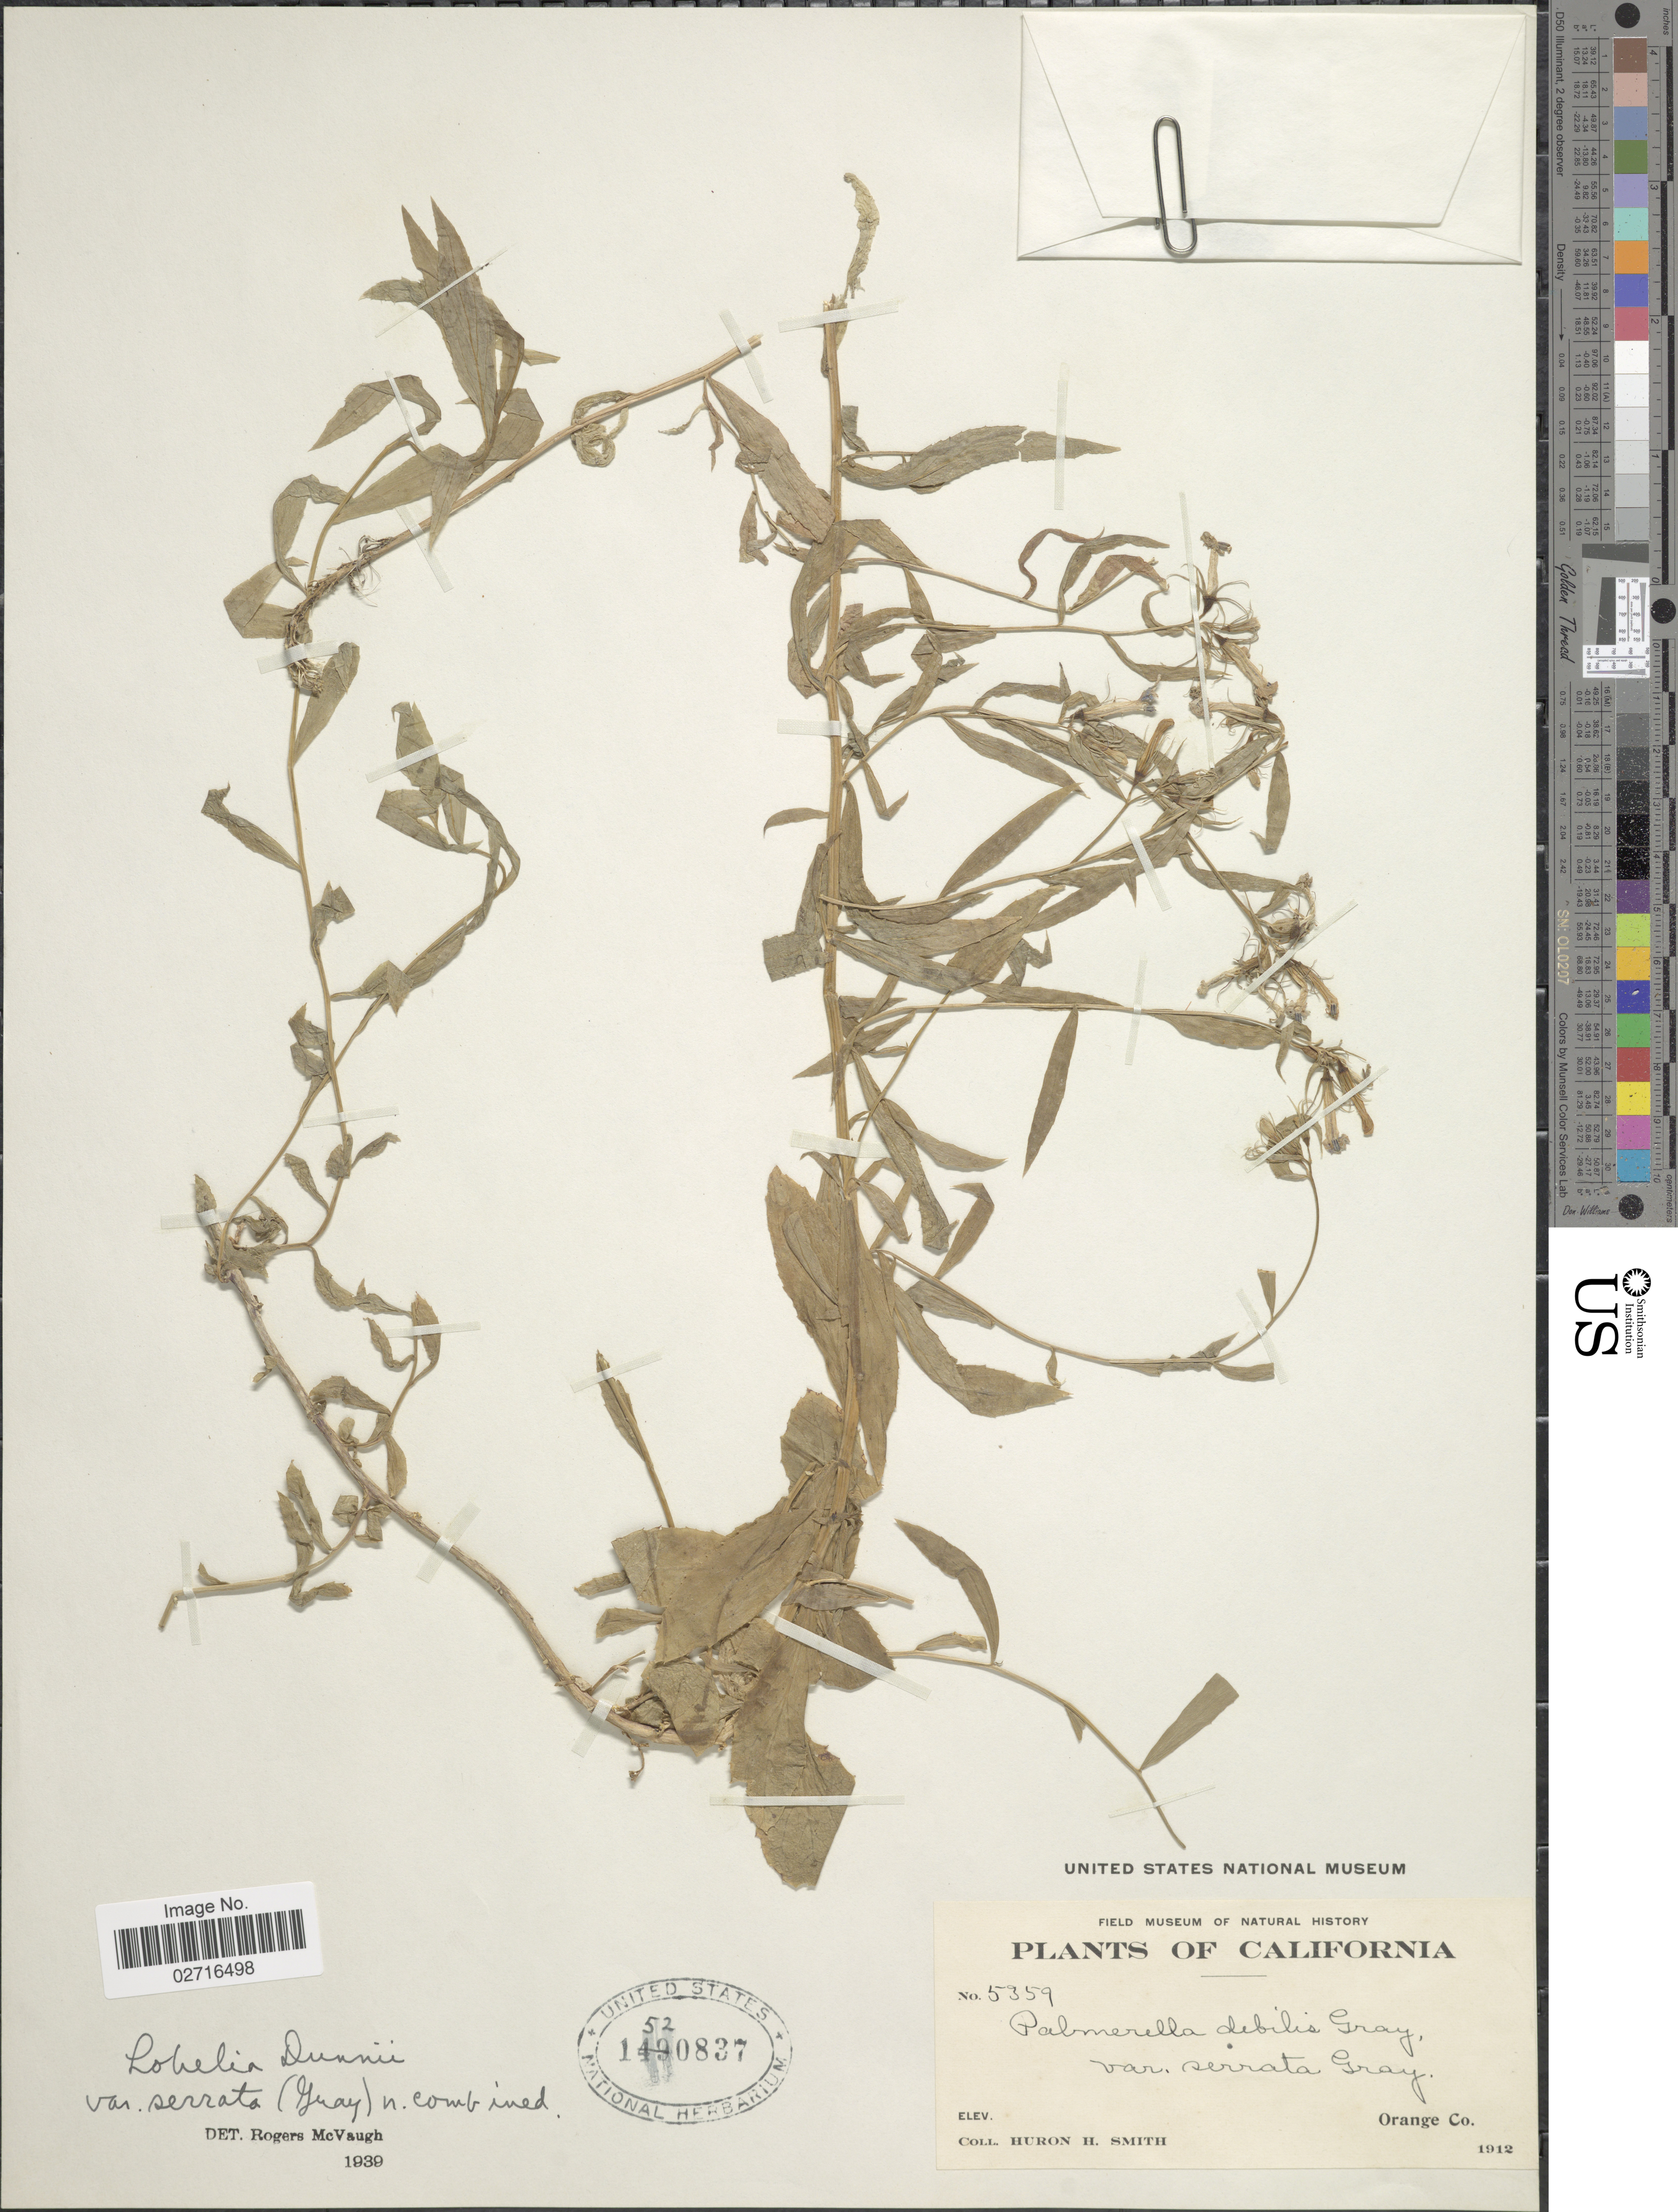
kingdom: Plantae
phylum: Tracheophyta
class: Magnoliopsida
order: Asterales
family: Campanulaceae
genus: Palmerella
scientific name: Palmerella debilis subsp. serrata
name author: (A. Gray) Lammers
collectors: Huron H. Smith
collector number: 5359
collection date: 1912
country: United States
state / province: California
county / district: Orange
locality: Orange Co.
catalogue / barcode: US 1520837